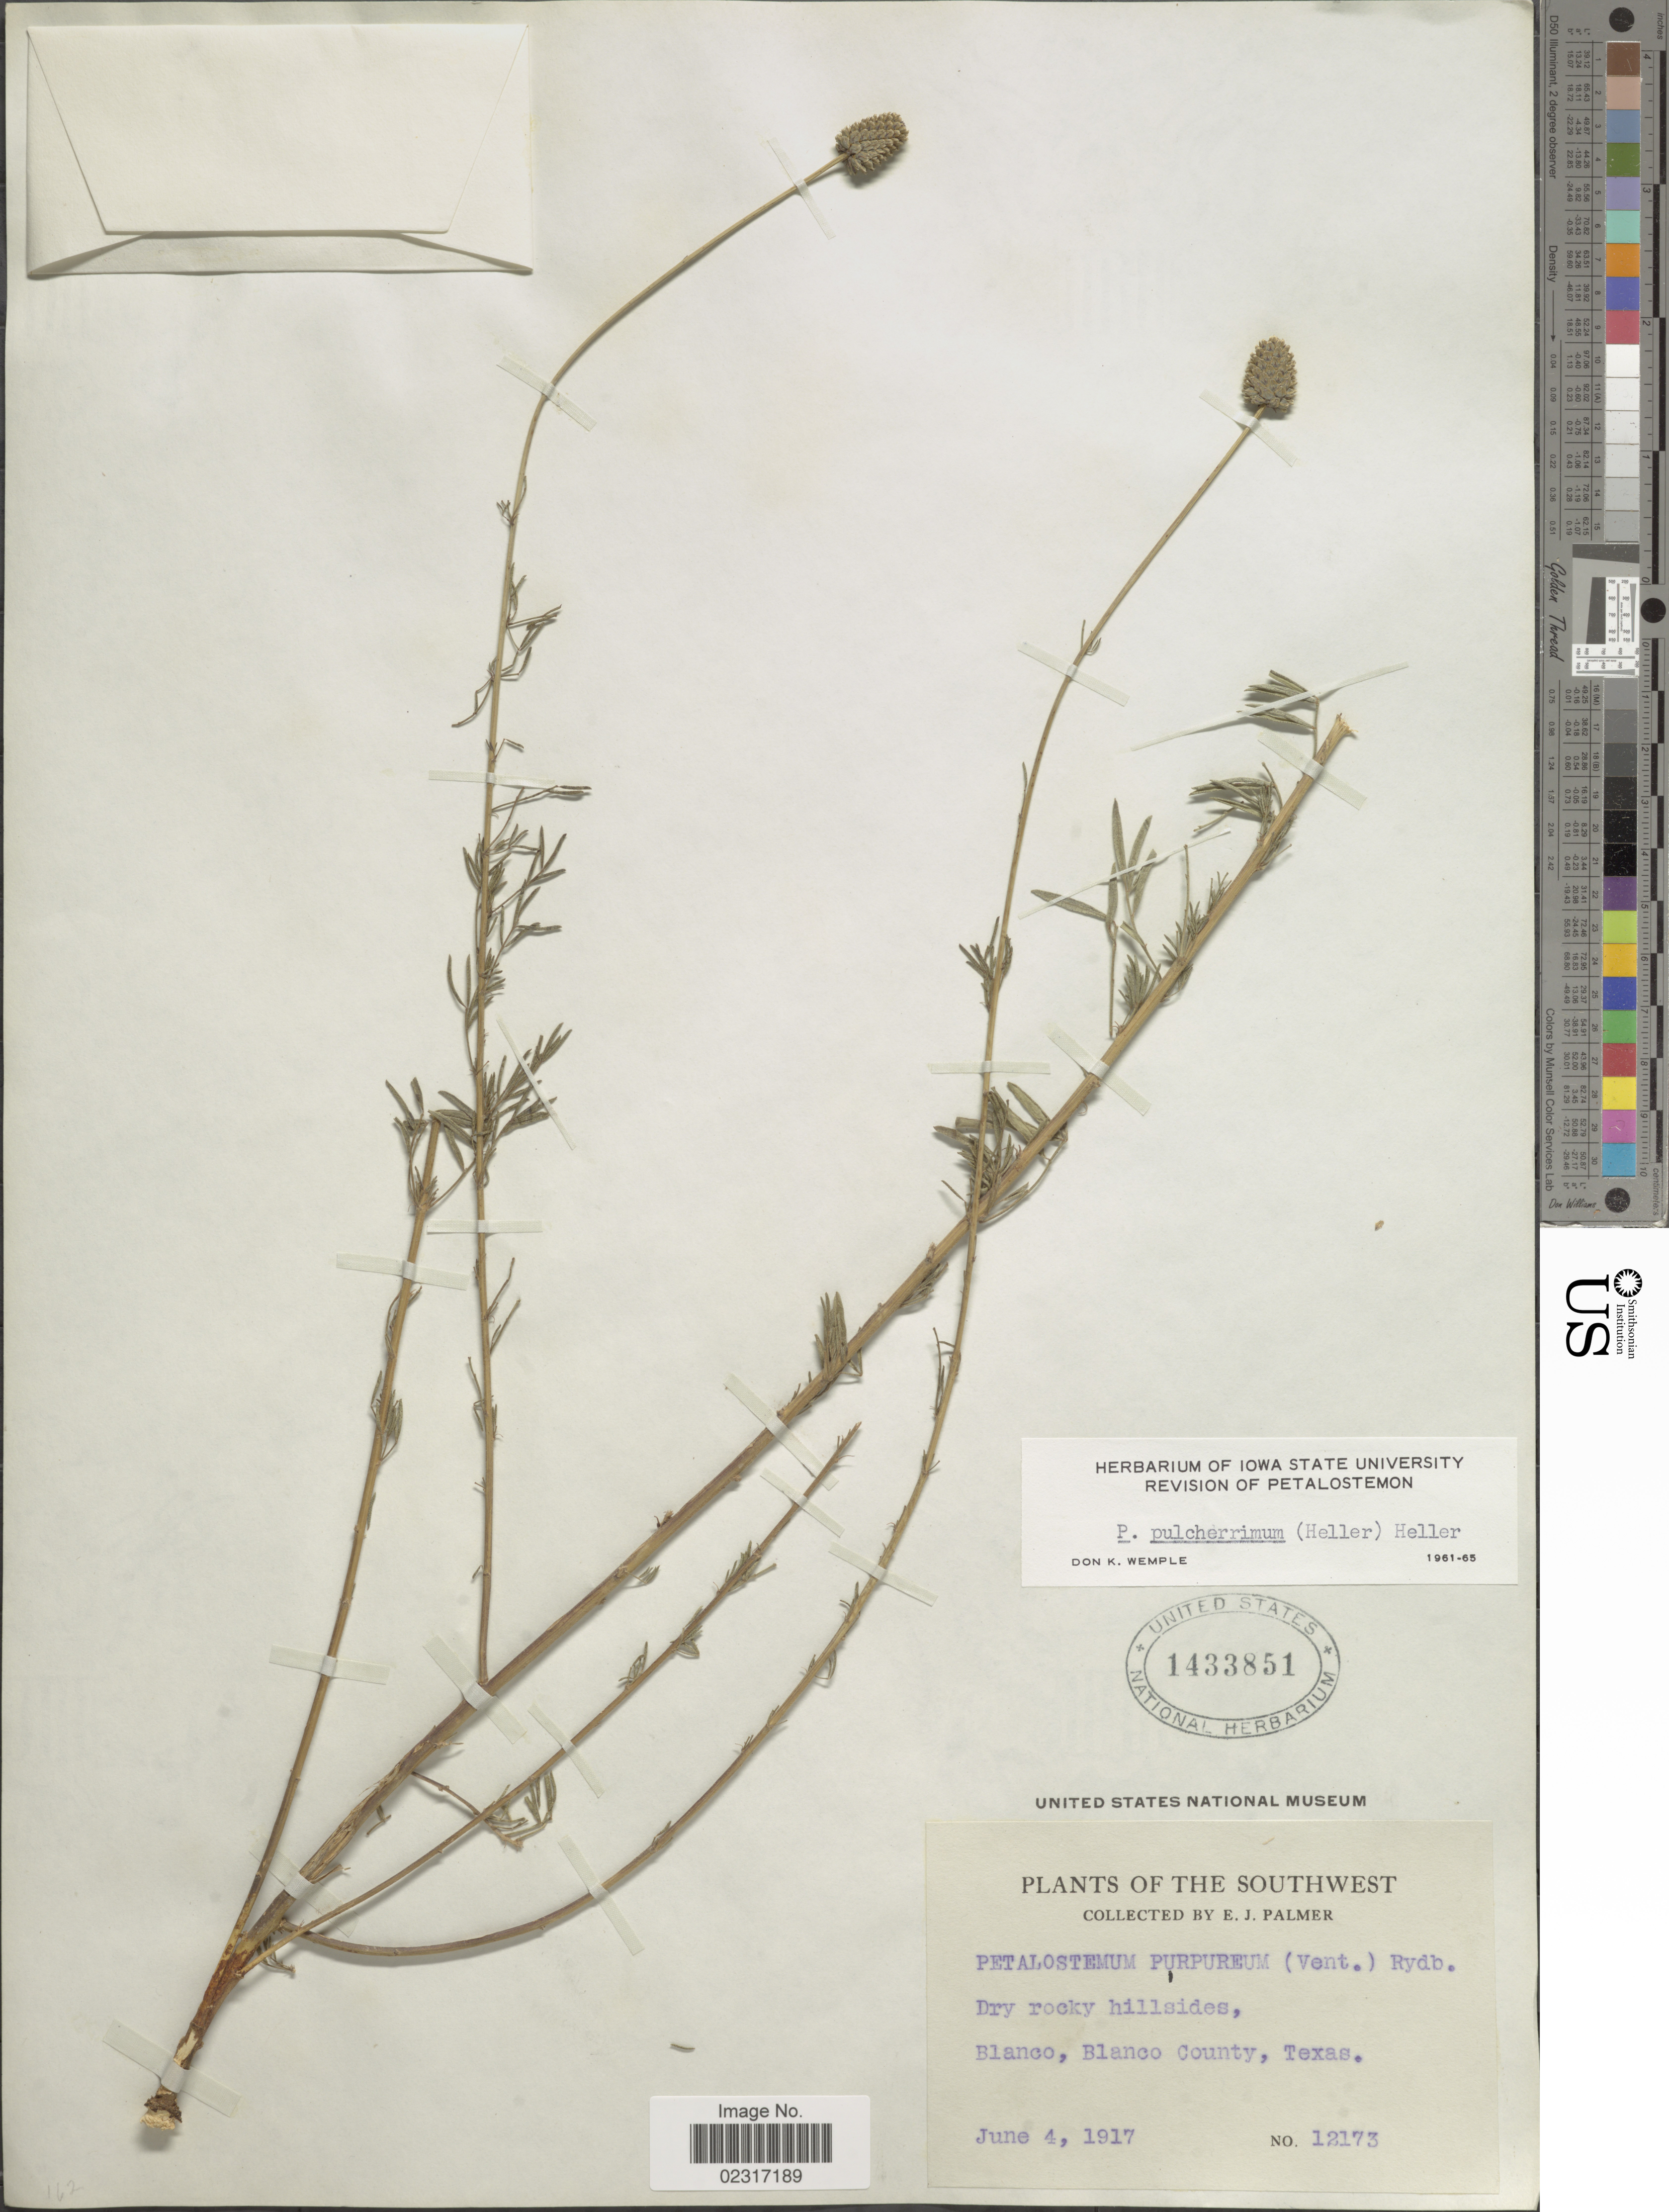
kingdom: Plantae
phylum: Tracheophyta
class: Magnoliopsida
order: Fabales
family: Fabaceae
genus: Dalea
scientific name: Dalea compacta var. pubescens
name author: (A. Gray) Barneby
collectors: E. J. Palmer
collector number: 12173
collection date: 1917-06-04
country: United States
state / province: Texas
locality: The Southwest. Blanco, Blanco Counry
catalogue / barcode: US 1433851